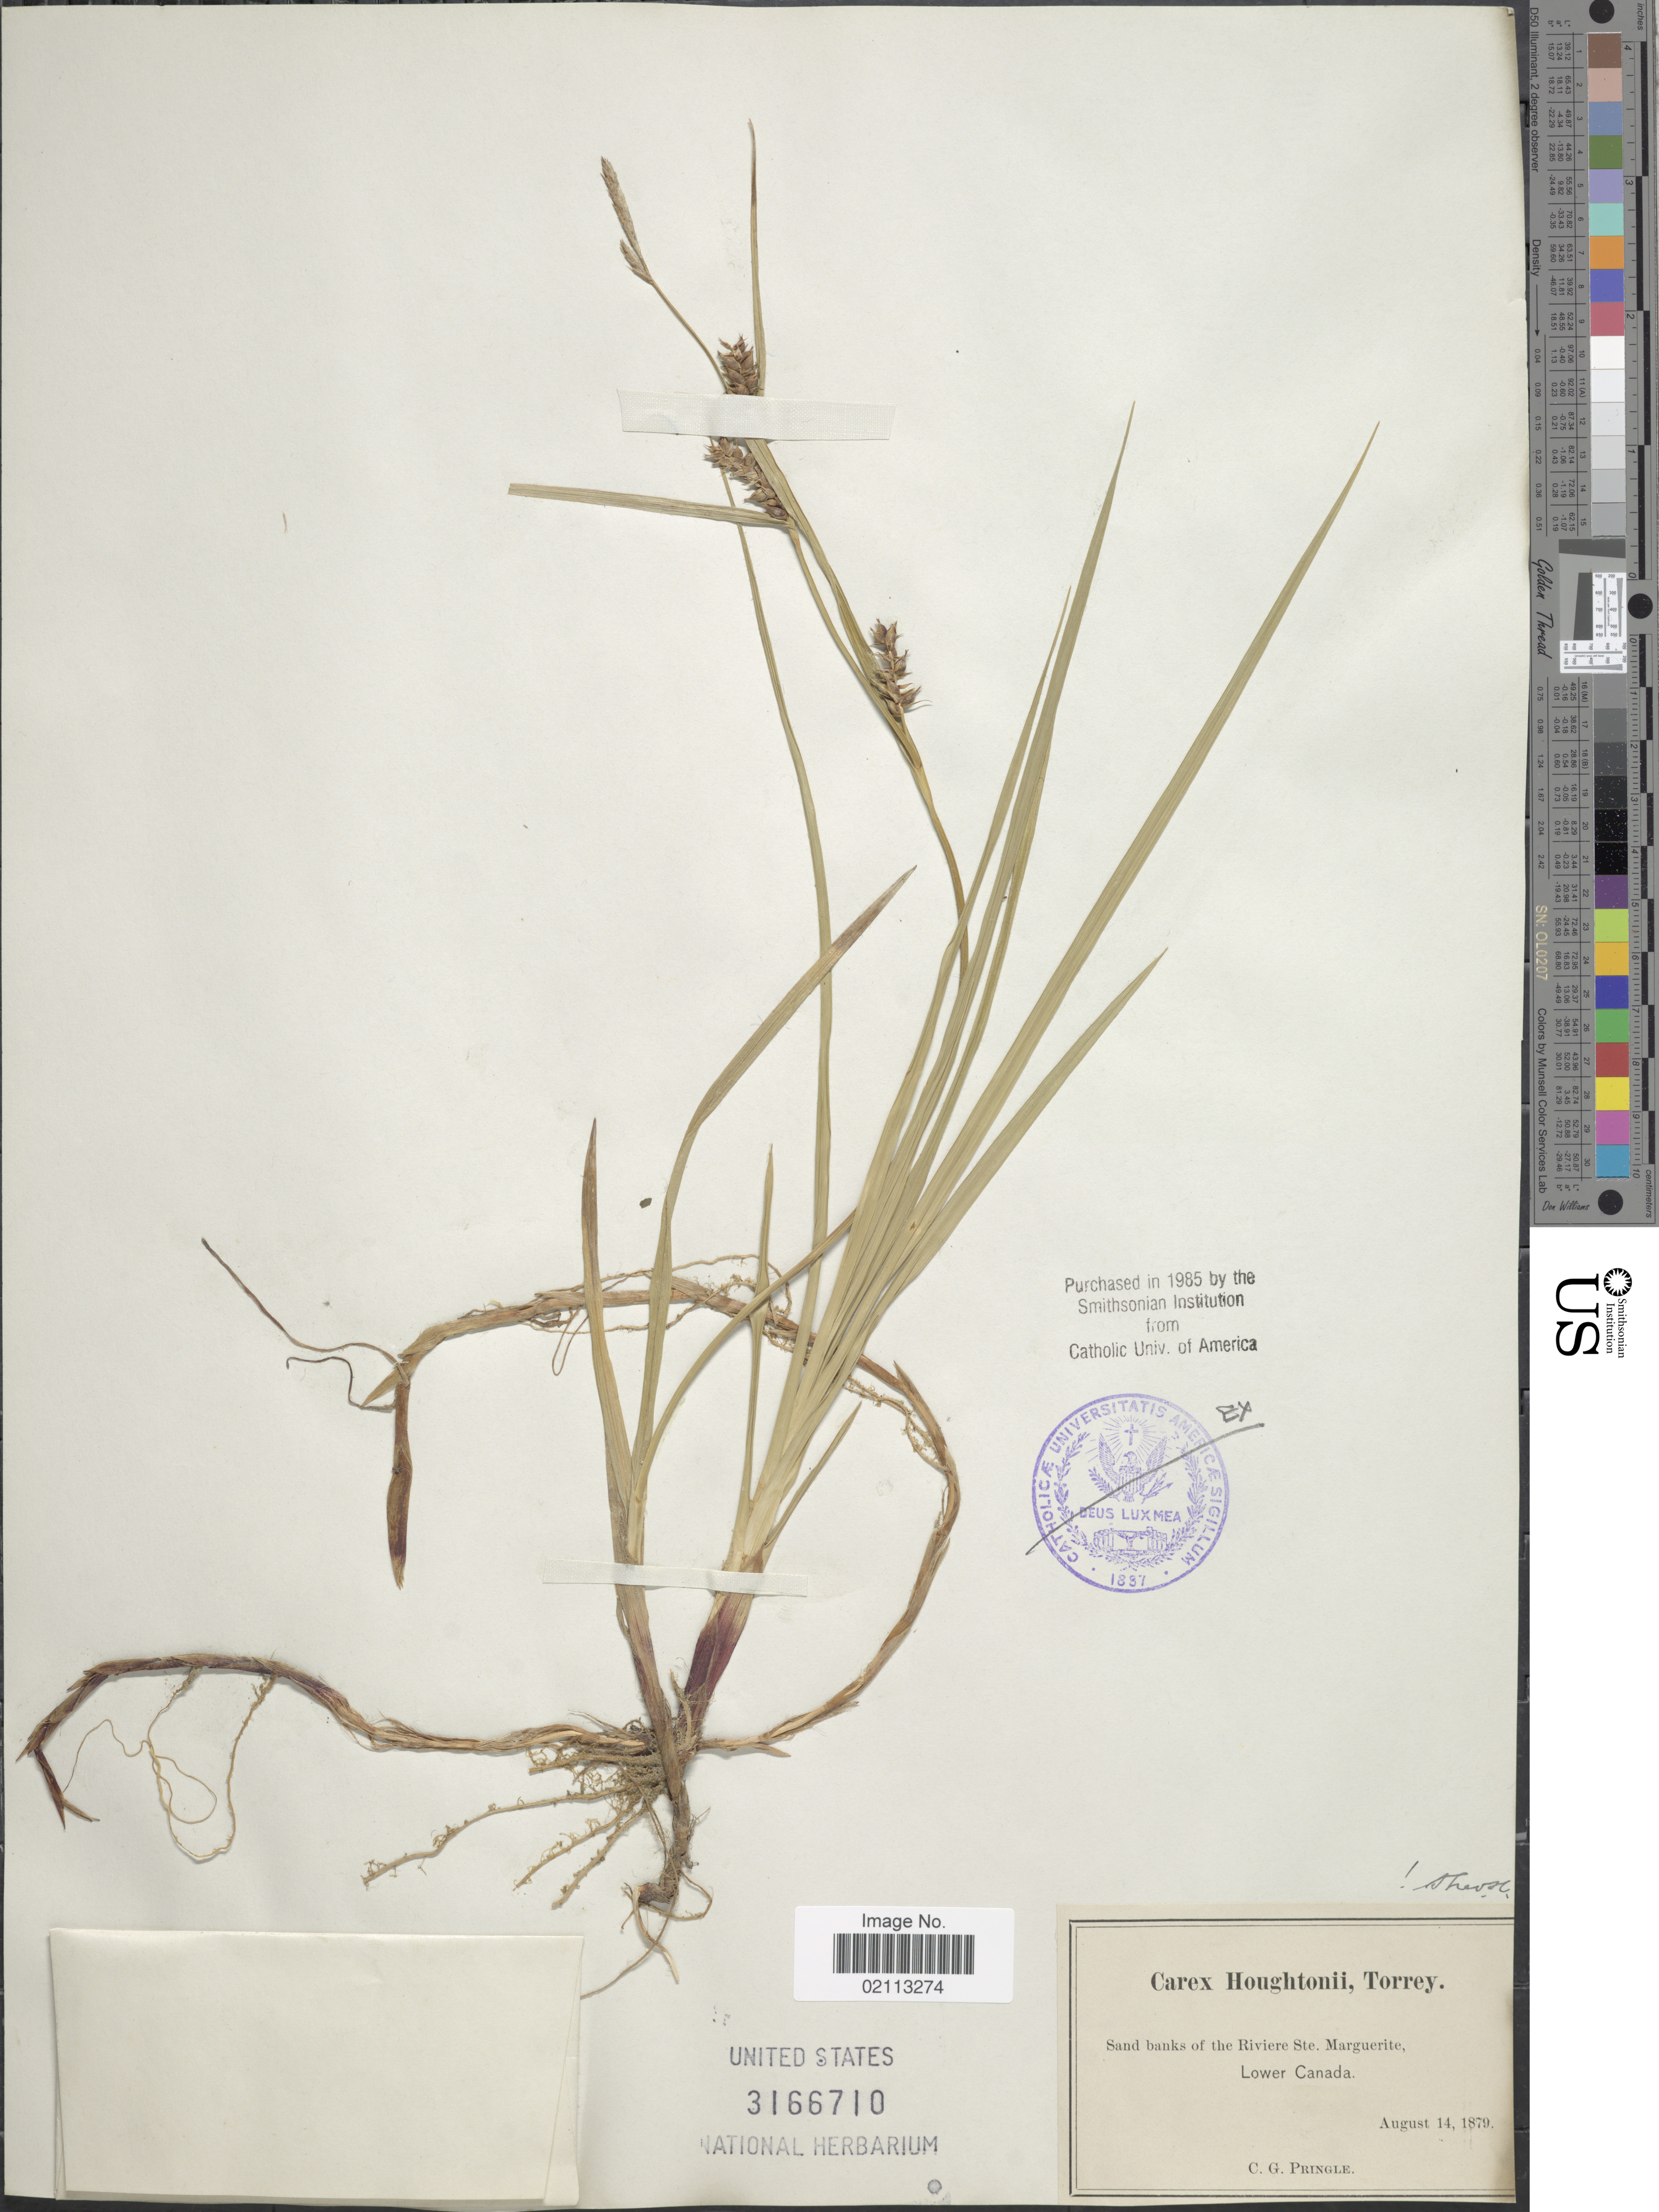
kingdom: Plantae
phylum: Tracheophyta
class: Liliopsida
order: Poales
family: Cyperaceae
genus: Carex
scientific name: Carex houghtoniana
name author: Torr. ex Dewey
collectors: C. G. Pringle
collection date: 1879-08-14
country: Canada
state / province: Quebec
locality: Sand banks of the Riviere Ste Marguerite, Lower Canada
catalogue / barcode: US 3166710